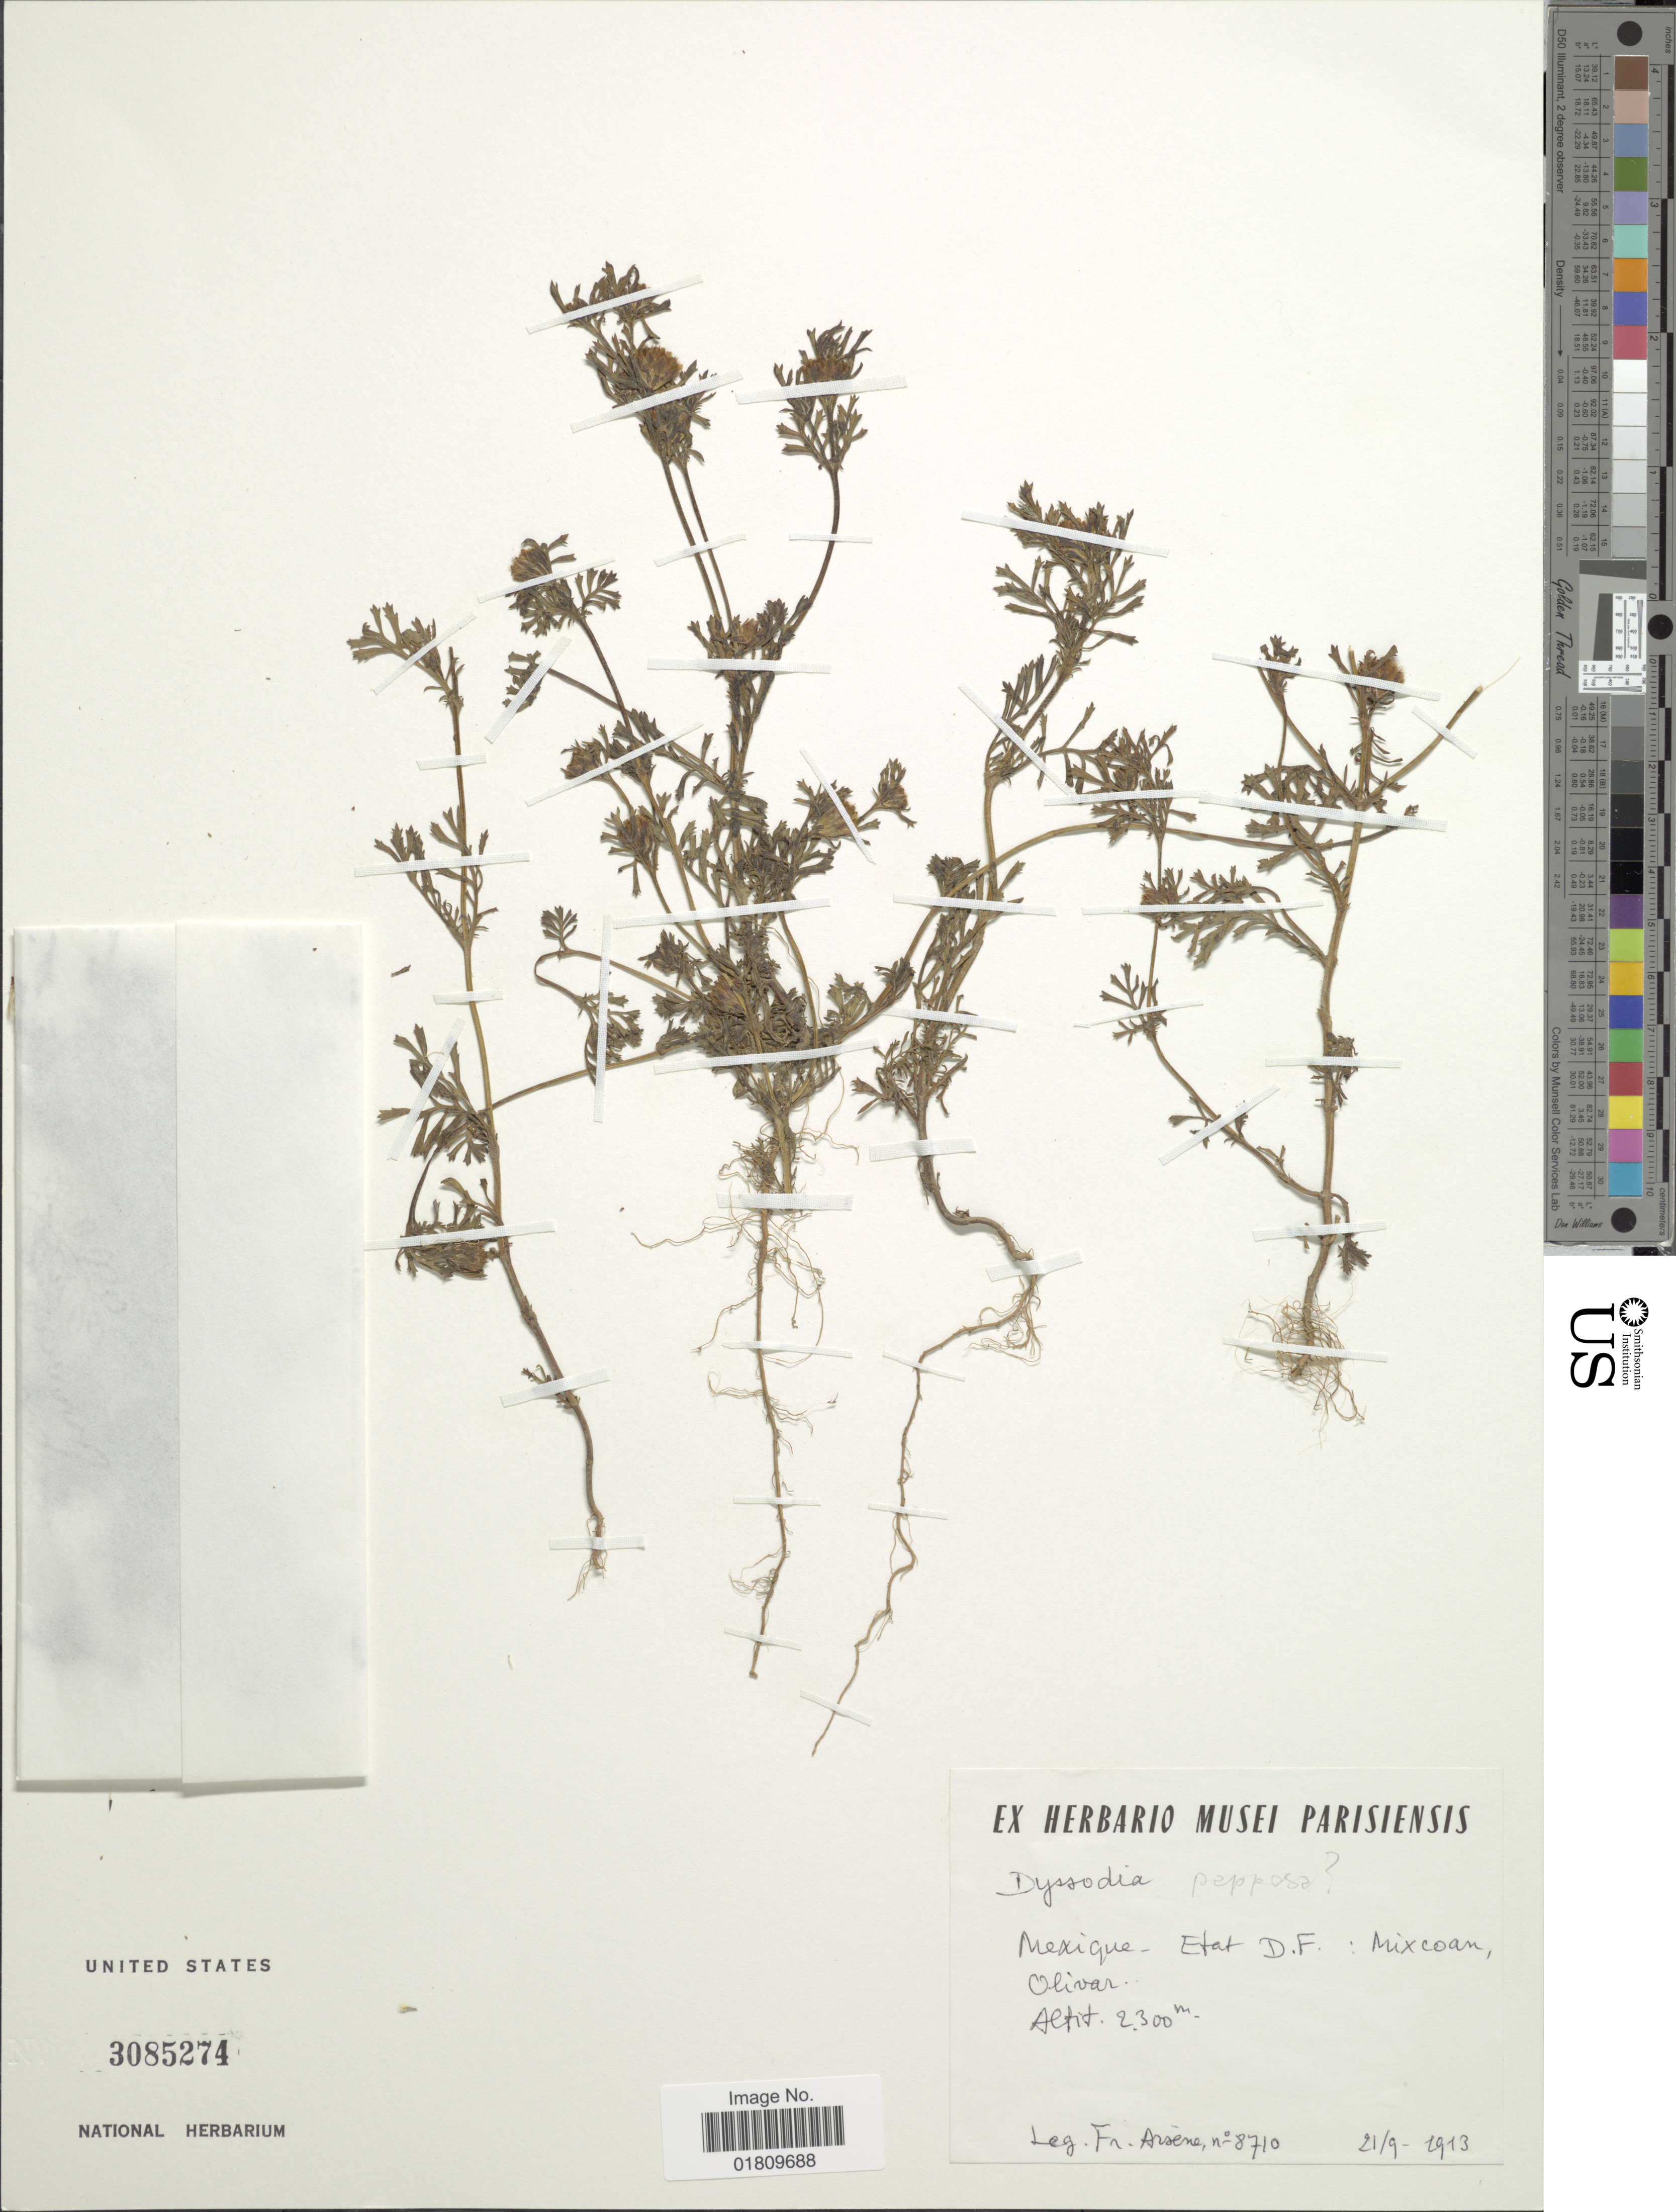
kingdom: Plantae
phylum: Tracheophyta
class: Magnoliopsida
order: Asterales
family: Asteraceae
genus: Dyssodia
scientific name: Dyssodia sp.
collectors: Bro. G. Arsène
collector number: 8710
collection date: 1913-09-21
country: Mexico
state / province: Distrito Federal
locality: Micoan, Olivar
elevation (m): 2300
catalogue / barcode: US 3085274